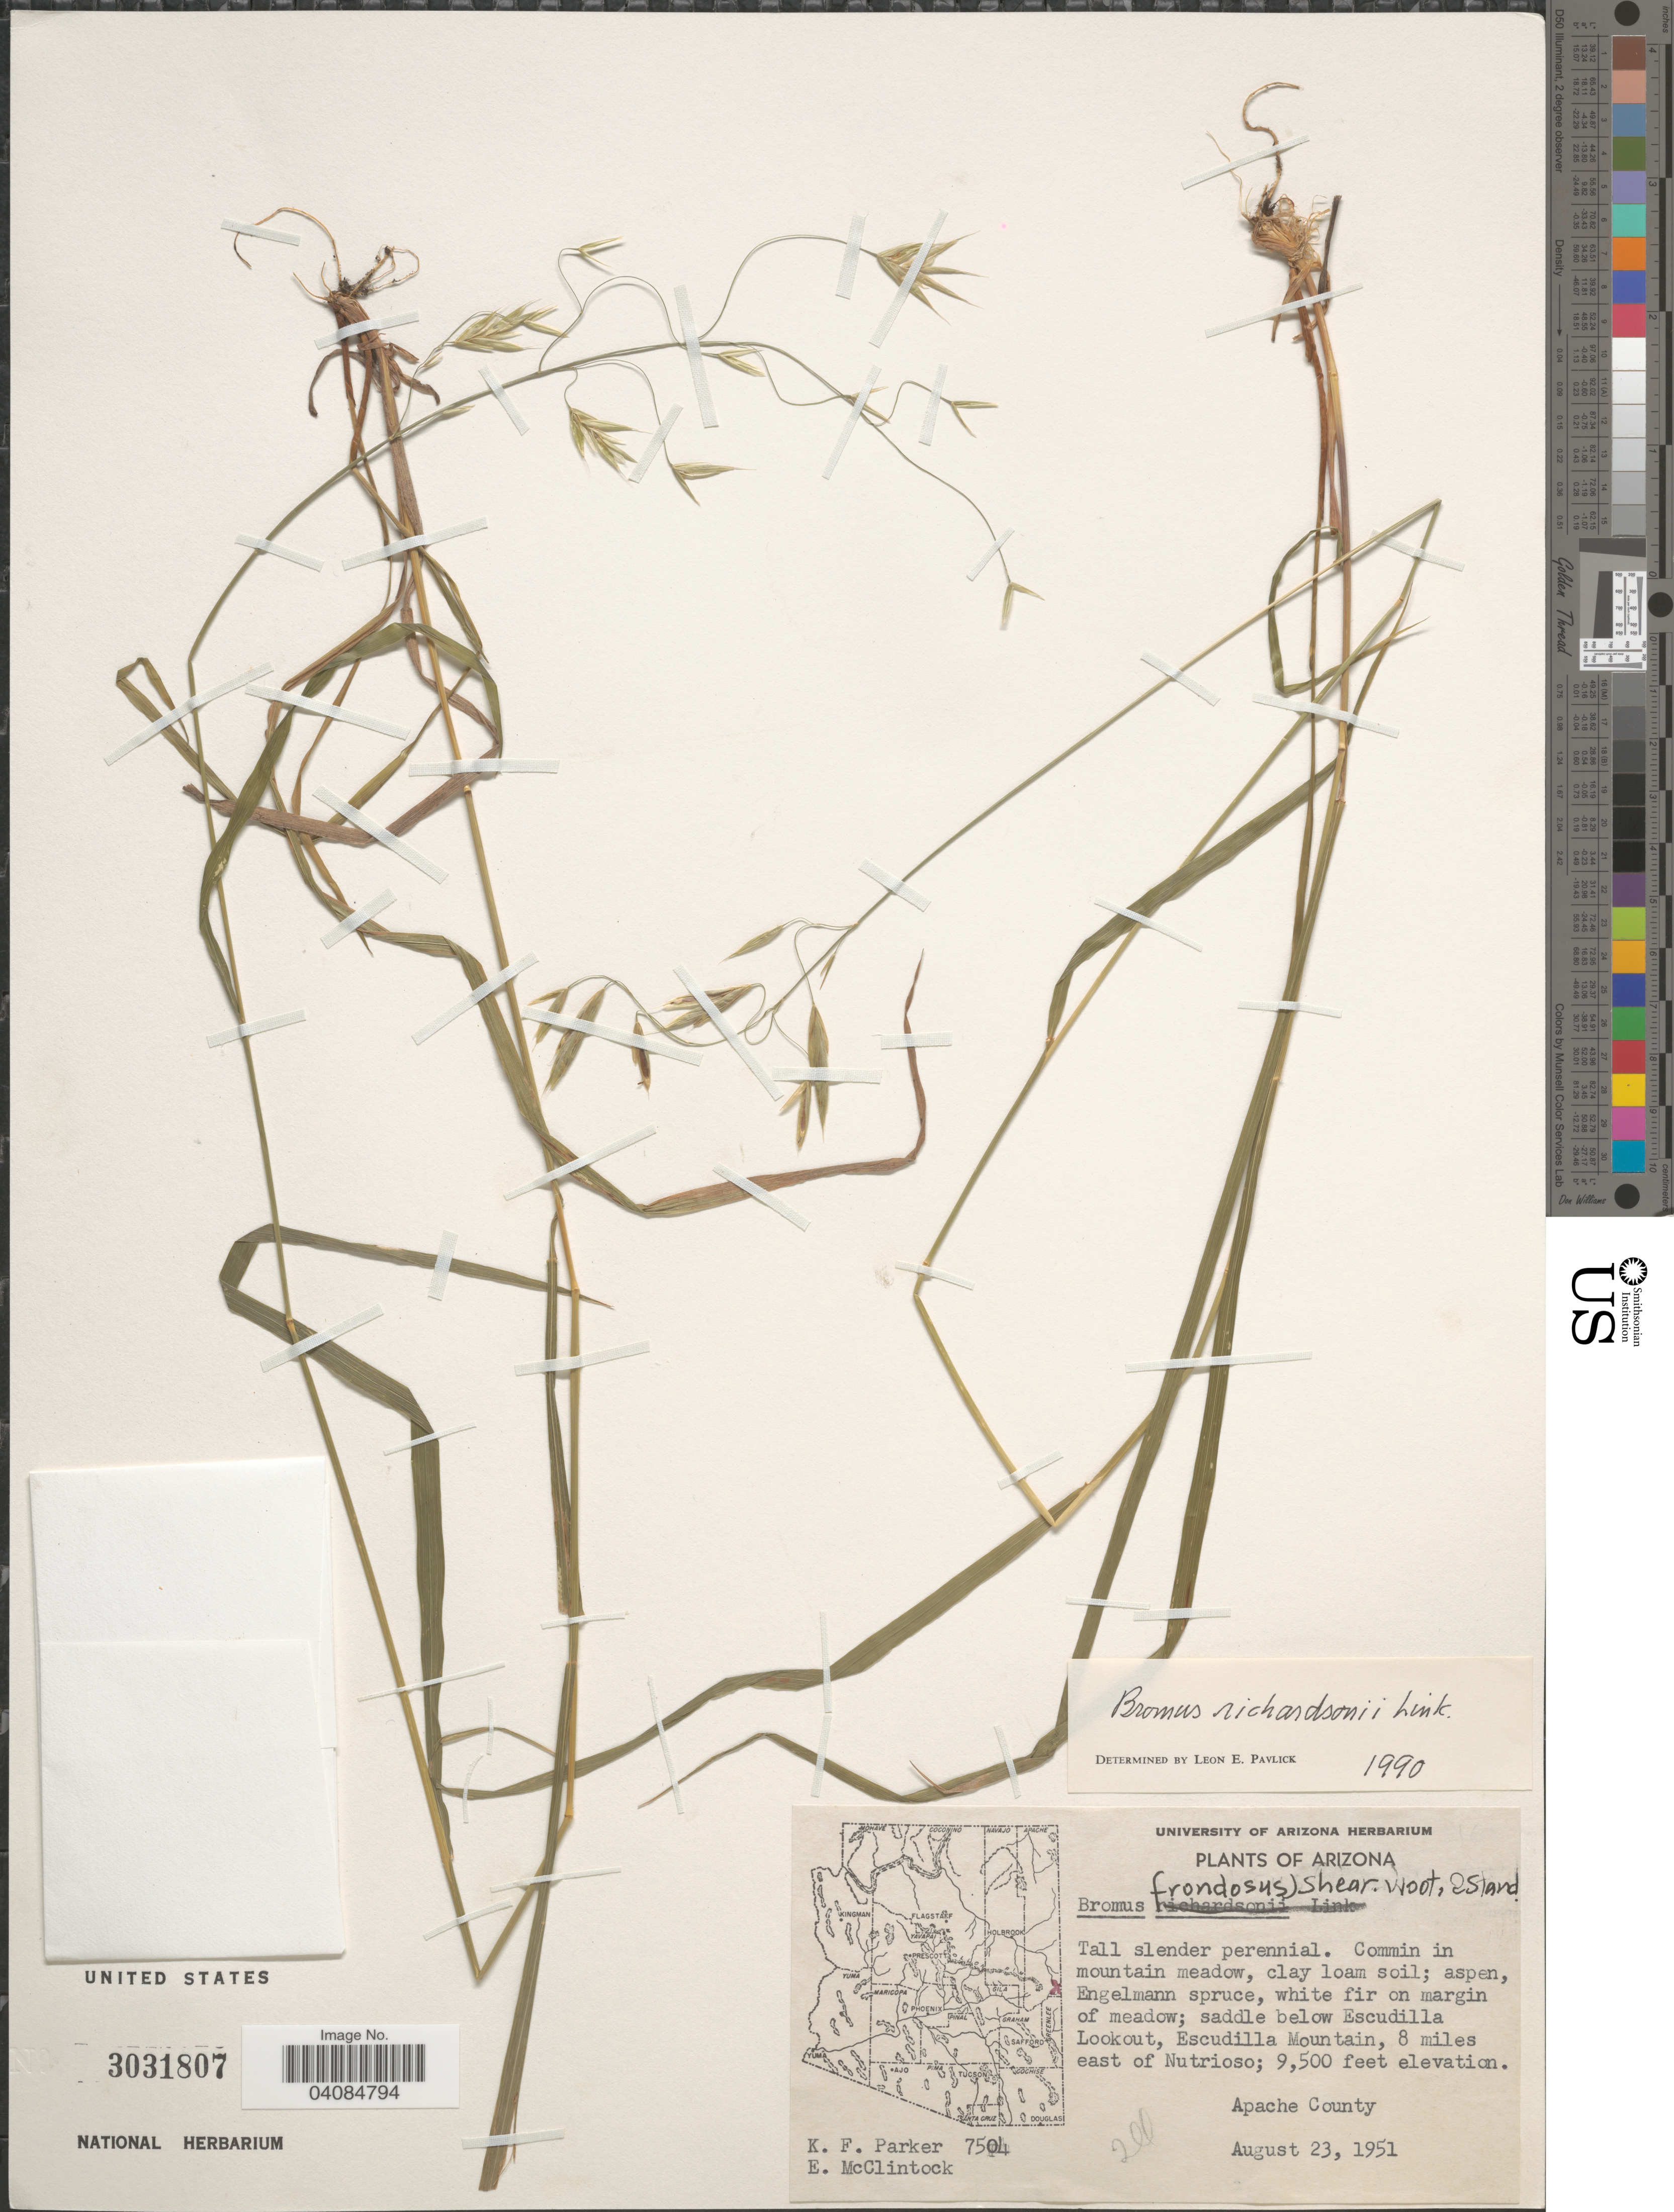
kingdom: Plantae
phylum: Tracheophyta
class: Liliopsida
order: Poales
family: Poaceae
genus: Bromus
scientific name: Bromus richardsonii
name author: Link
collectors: K. F. Parker & E. McClintock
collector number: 7504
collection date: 1951-08-23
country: United States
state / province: Arizona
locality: Saddle below Escudilla Lookout, Escudilla Mountain, 8 miles east of Nutrioso; Apache County.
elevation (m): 2896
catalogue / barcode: US 3031807